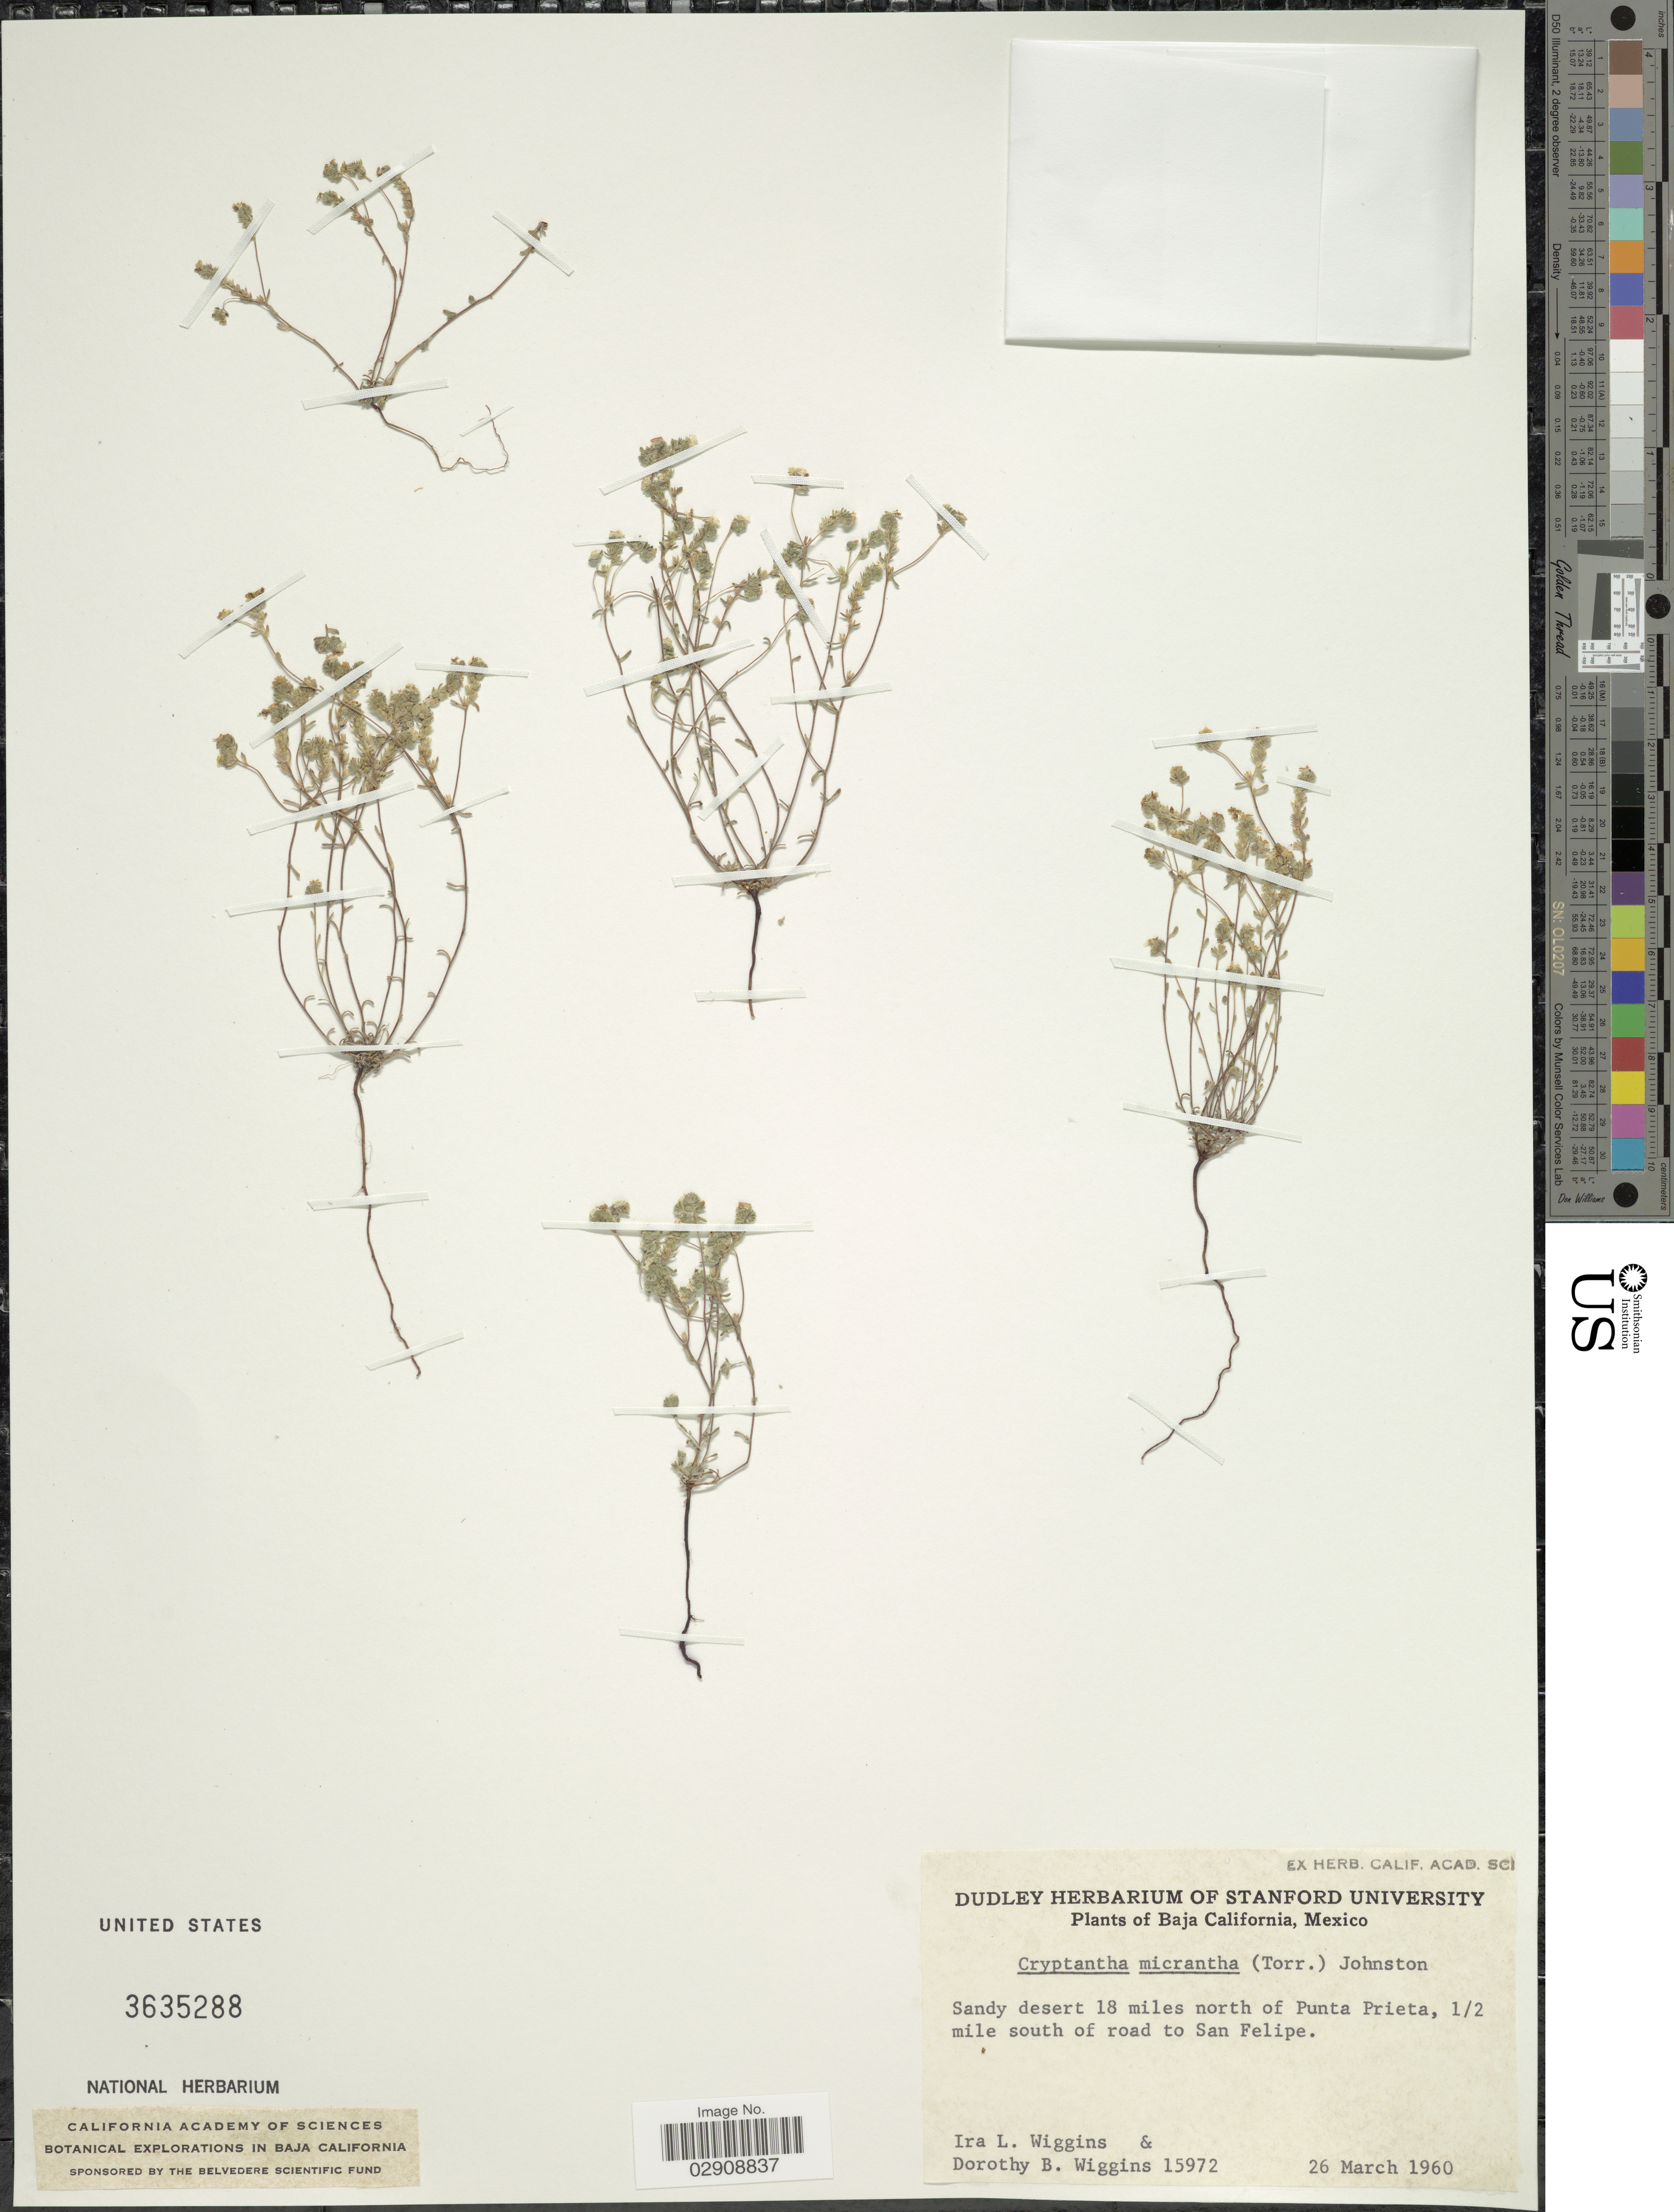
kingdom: Plantae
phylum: Tracheophyta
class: Magnoliopsida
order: Boraginales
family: Boraginaceae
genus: Cryptantha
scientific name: Cryptantha micrantha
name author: (Torr.) I.M. Johnst.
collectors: I. L. Wiggins & D. B. Wiggins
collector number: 15972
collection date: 1960-03-26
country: Mexico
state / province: Baja California Norte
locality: Sandy desert 18 miles north of Punta Prieta, ½ mile south of road to San Felipe.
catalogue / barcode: US 3635288